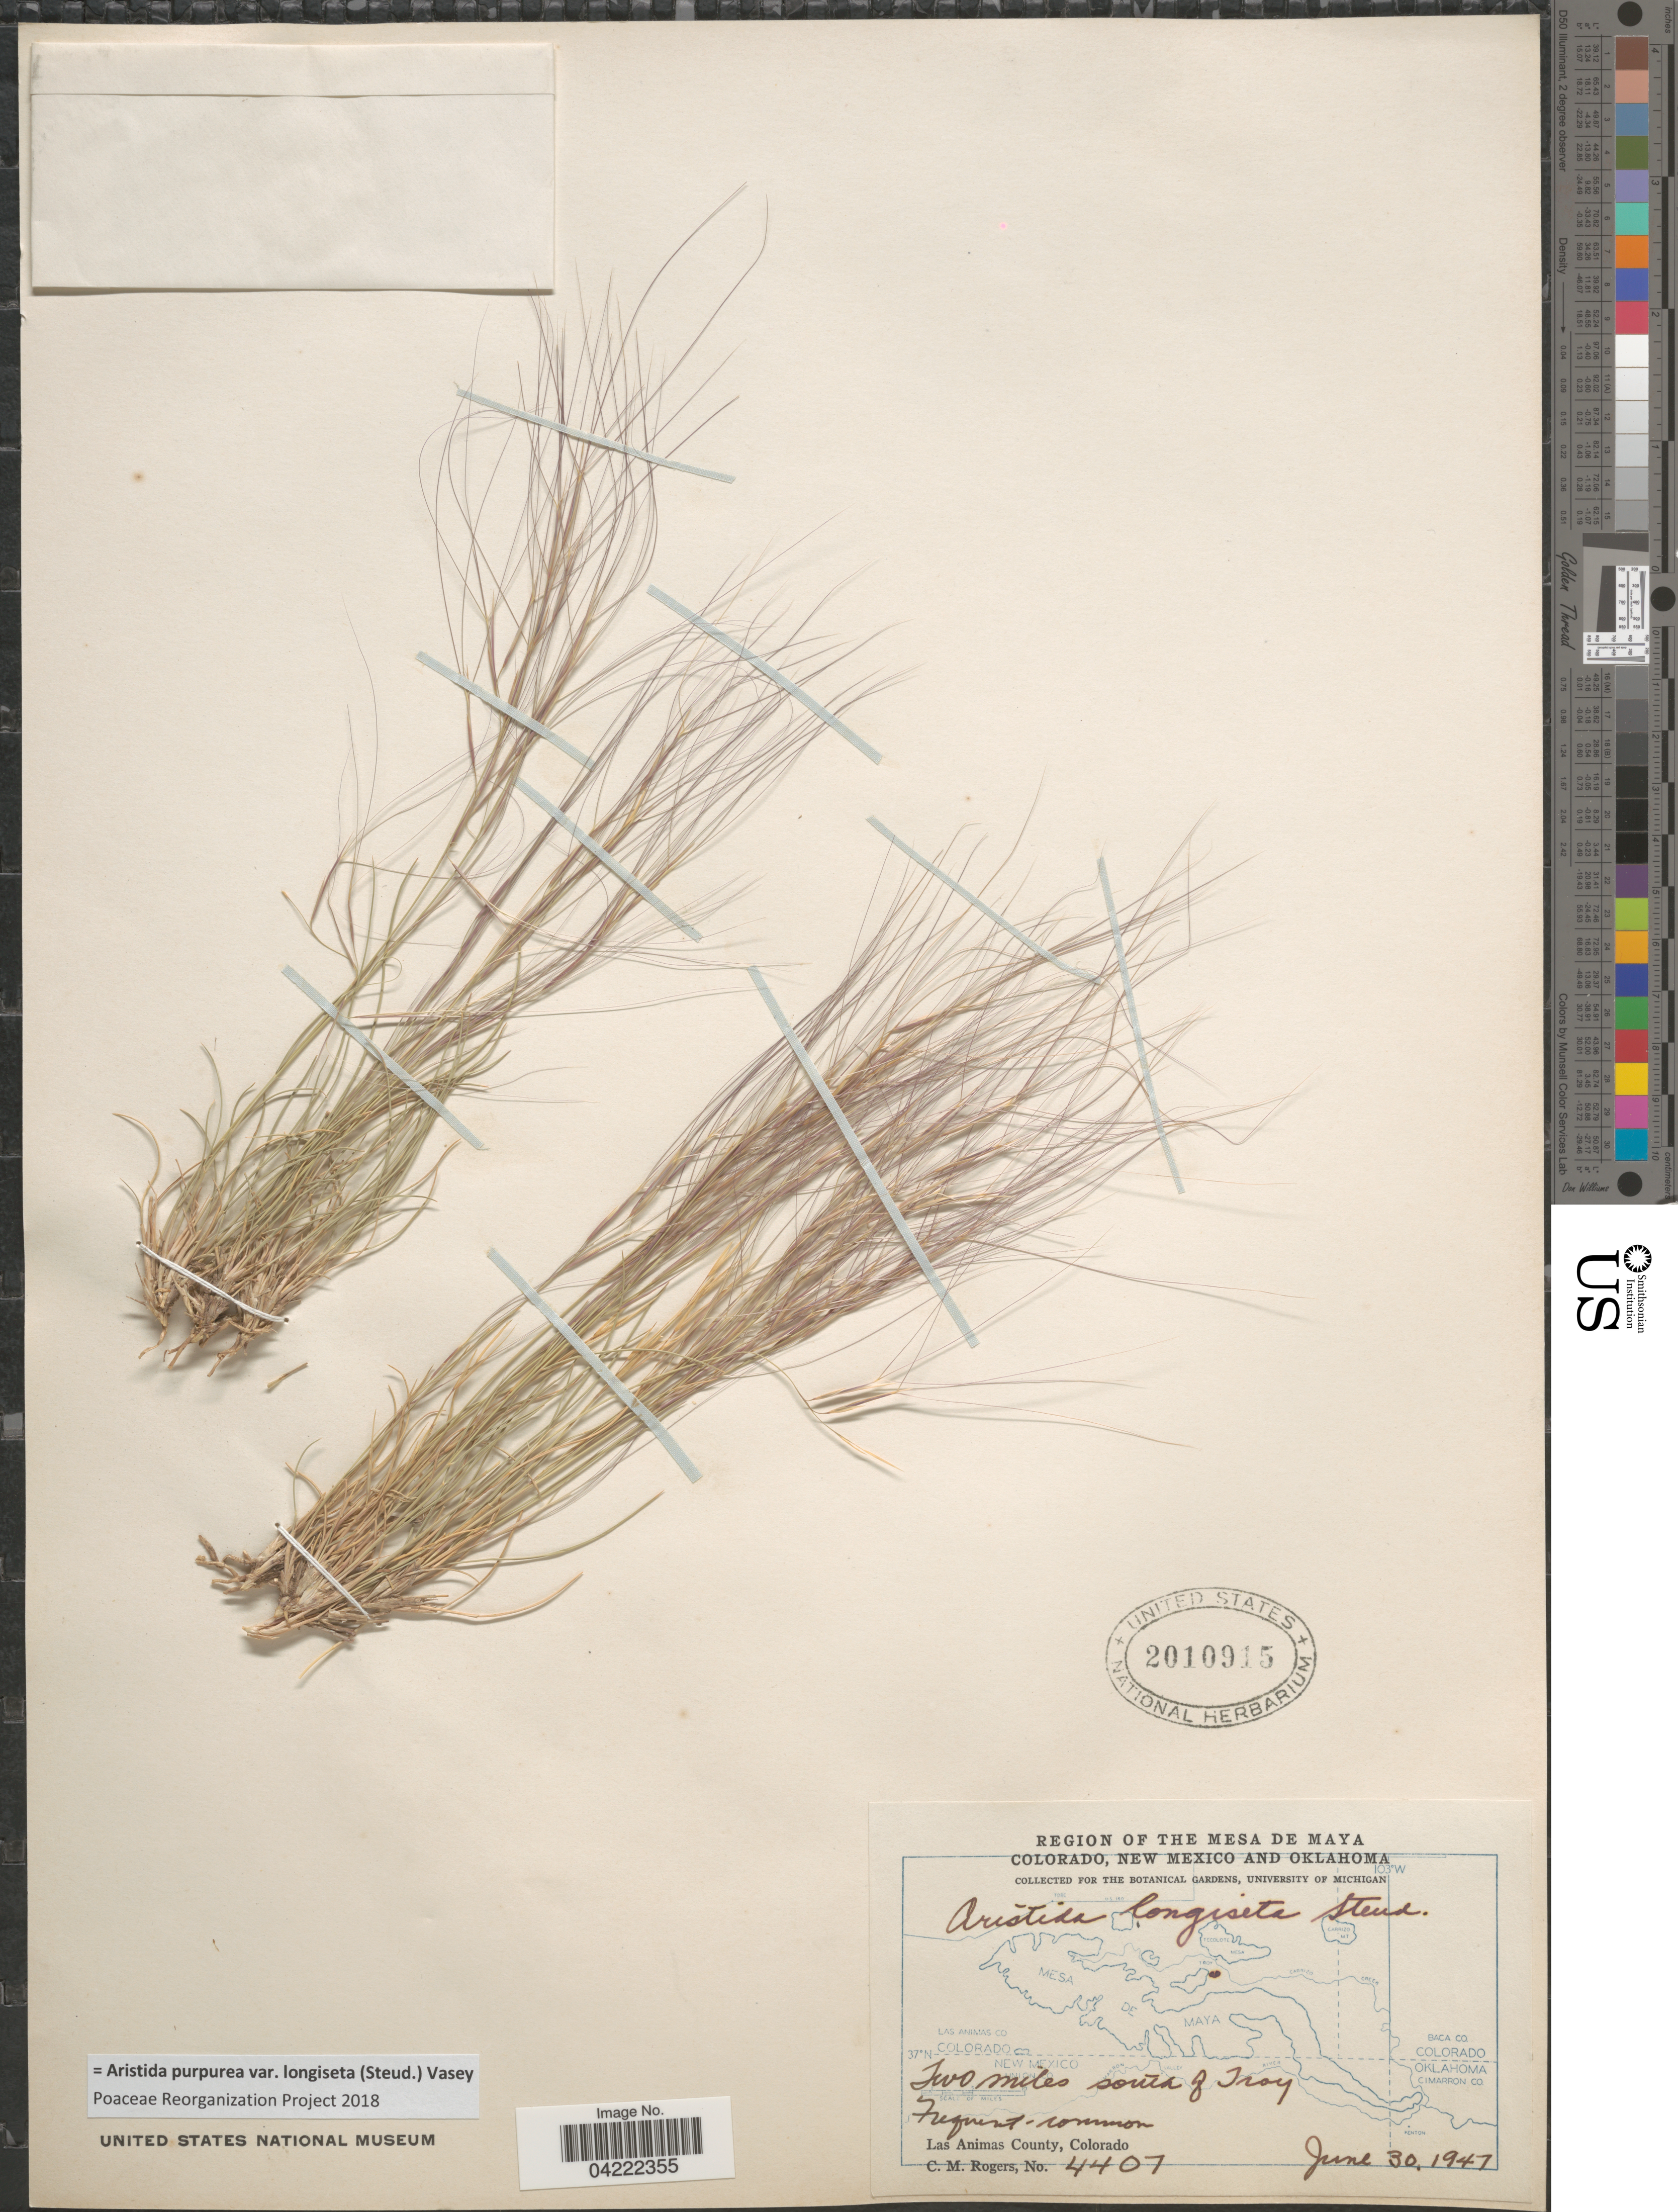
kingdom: Plantae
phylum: Tracheophyta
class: Liliopsida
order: Poales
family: Poaceae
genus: Aristida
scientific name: Aristida purpurea var. longiseta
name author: (Steud.) Vasey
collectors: C. M. Rogers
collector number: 4407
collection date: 1947-06-30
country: United States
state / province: Colorado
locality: Region of The Mesa de Maya. Two miles south of Troy. Frequent, common. Las Animas County.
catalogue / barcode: US 2010915